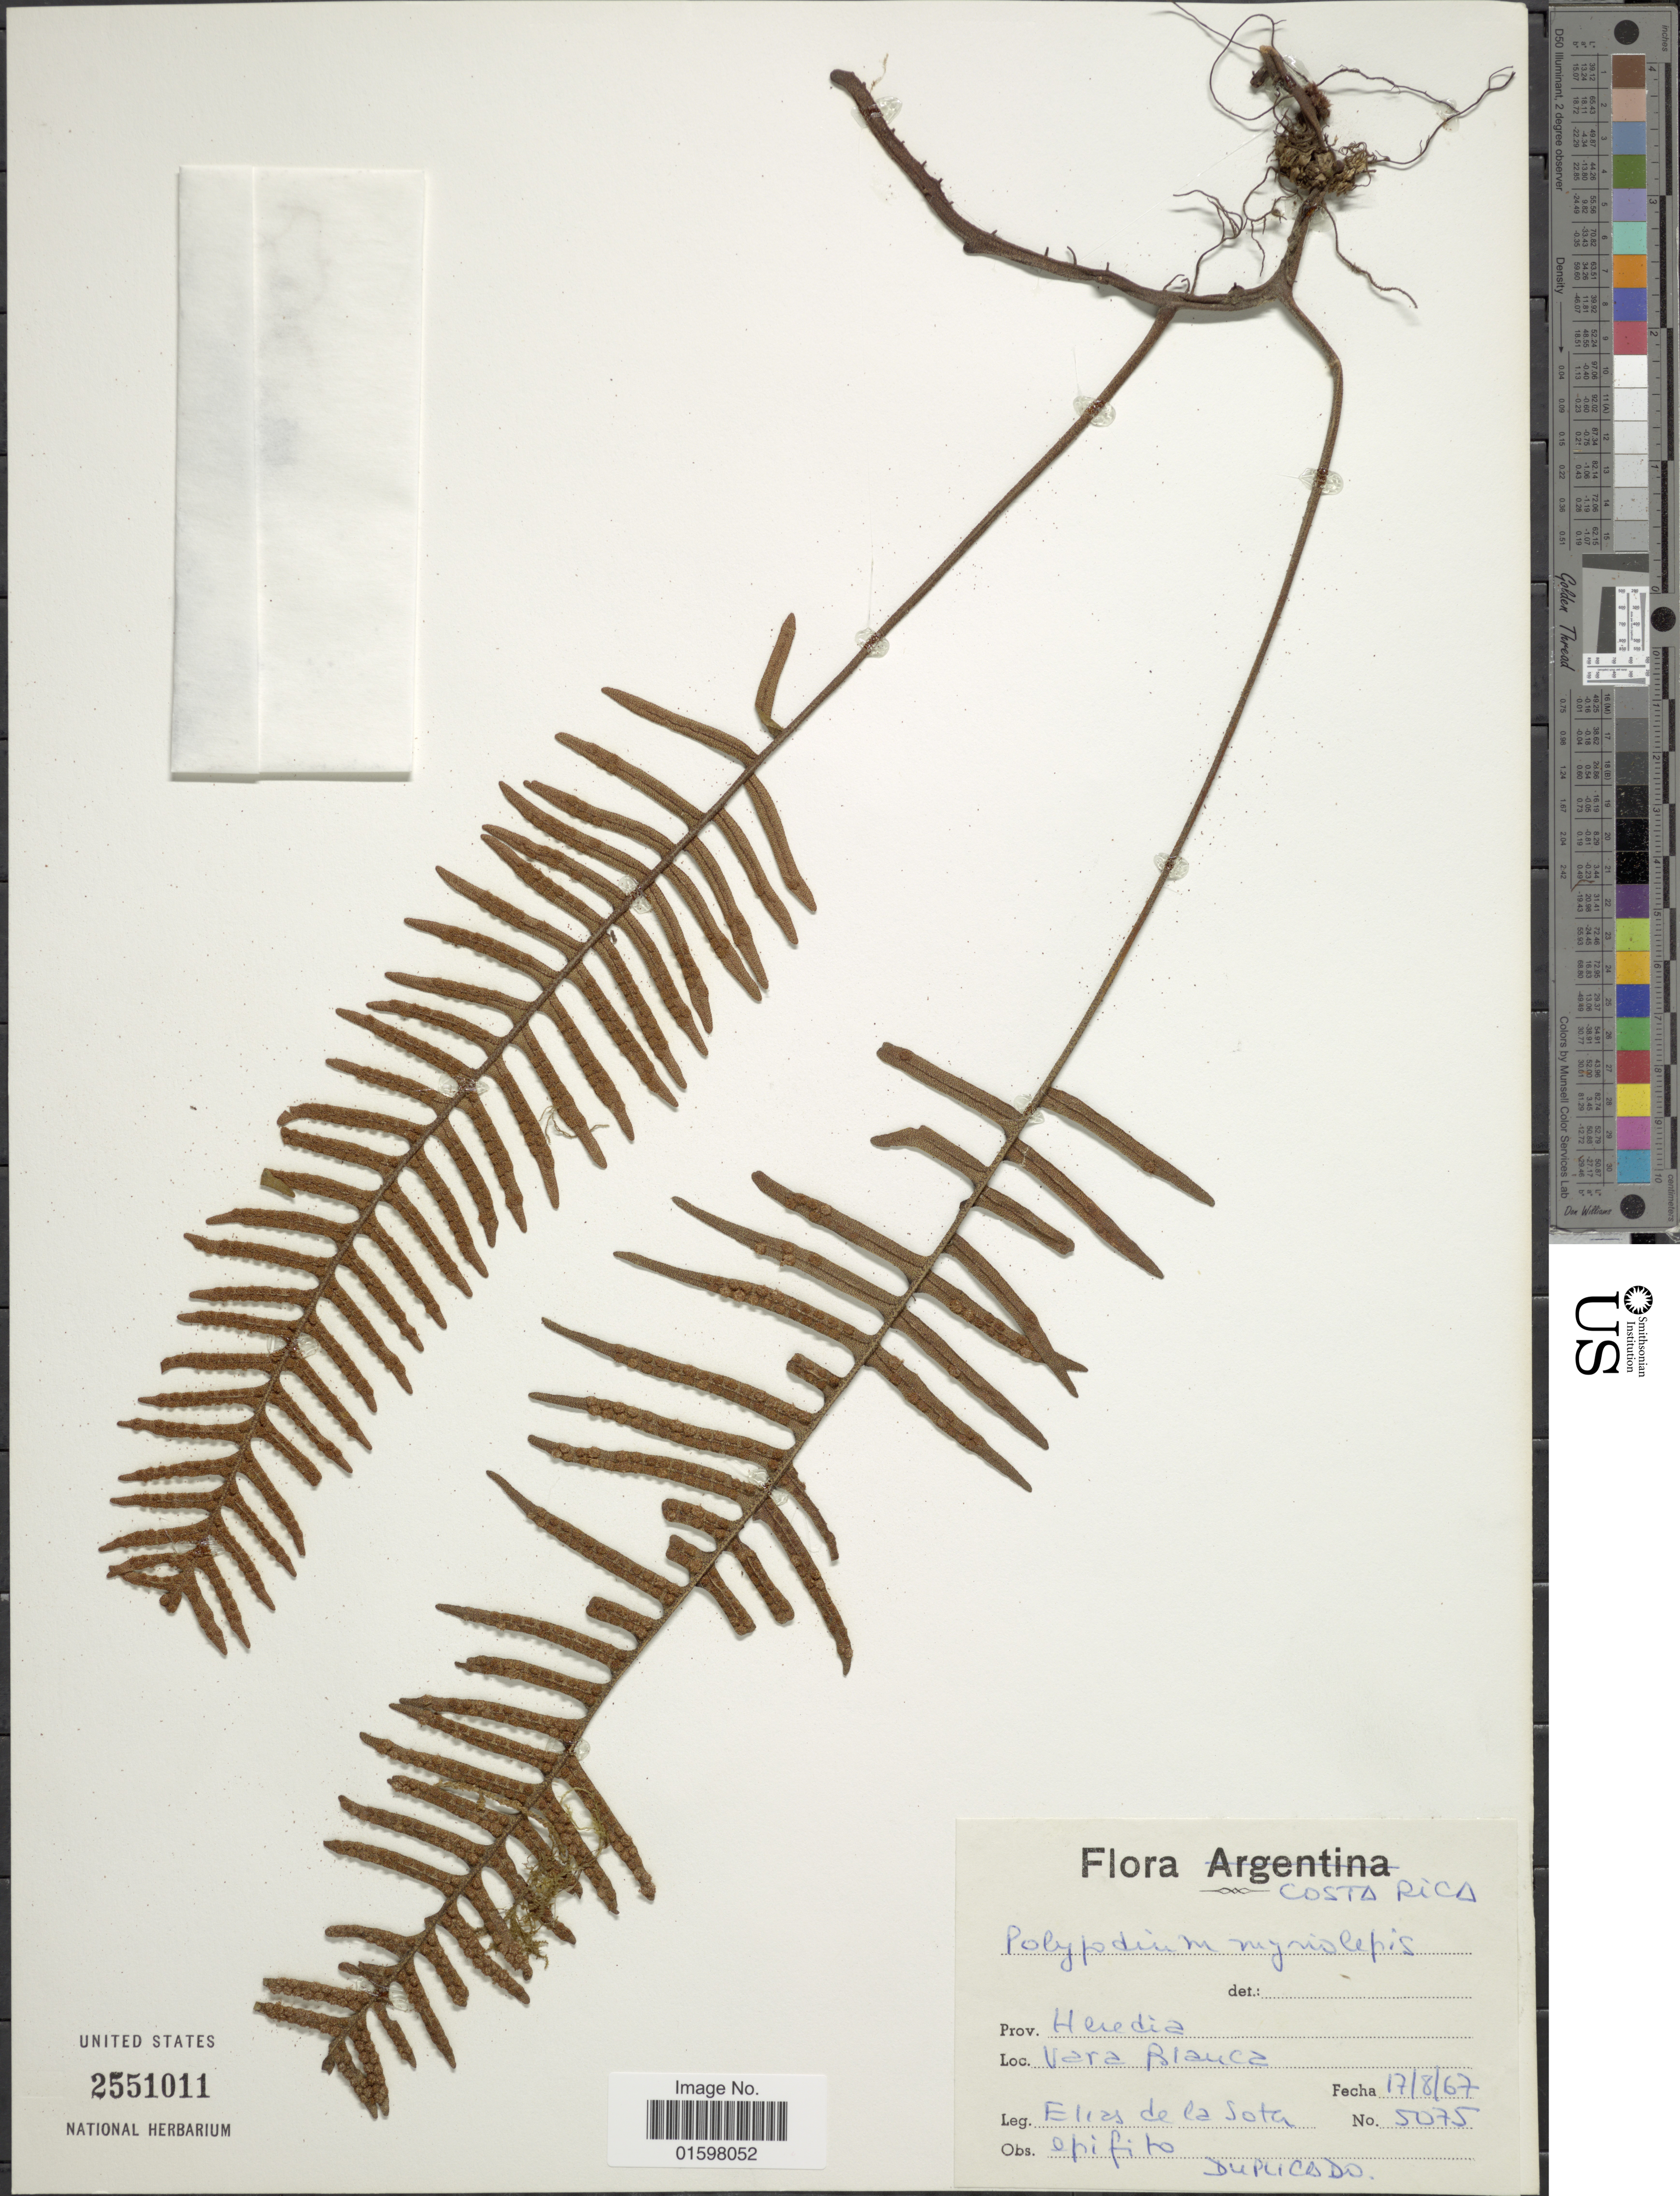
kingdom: Plantae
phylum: Tracheophyta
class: Polypodiopsida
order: Polypodiales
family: Polypodiaceae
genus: Pleopeltis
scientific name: Pleopeltis myriolepis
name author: (Christ) A.R. Sm. & Tejero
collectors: E. R. de la Sota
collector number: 5075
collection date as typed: Transcribed d/m/y: 17/8/67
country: Costa Rica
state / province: Heredia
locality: Vara Blanca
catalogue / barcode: US 2551011